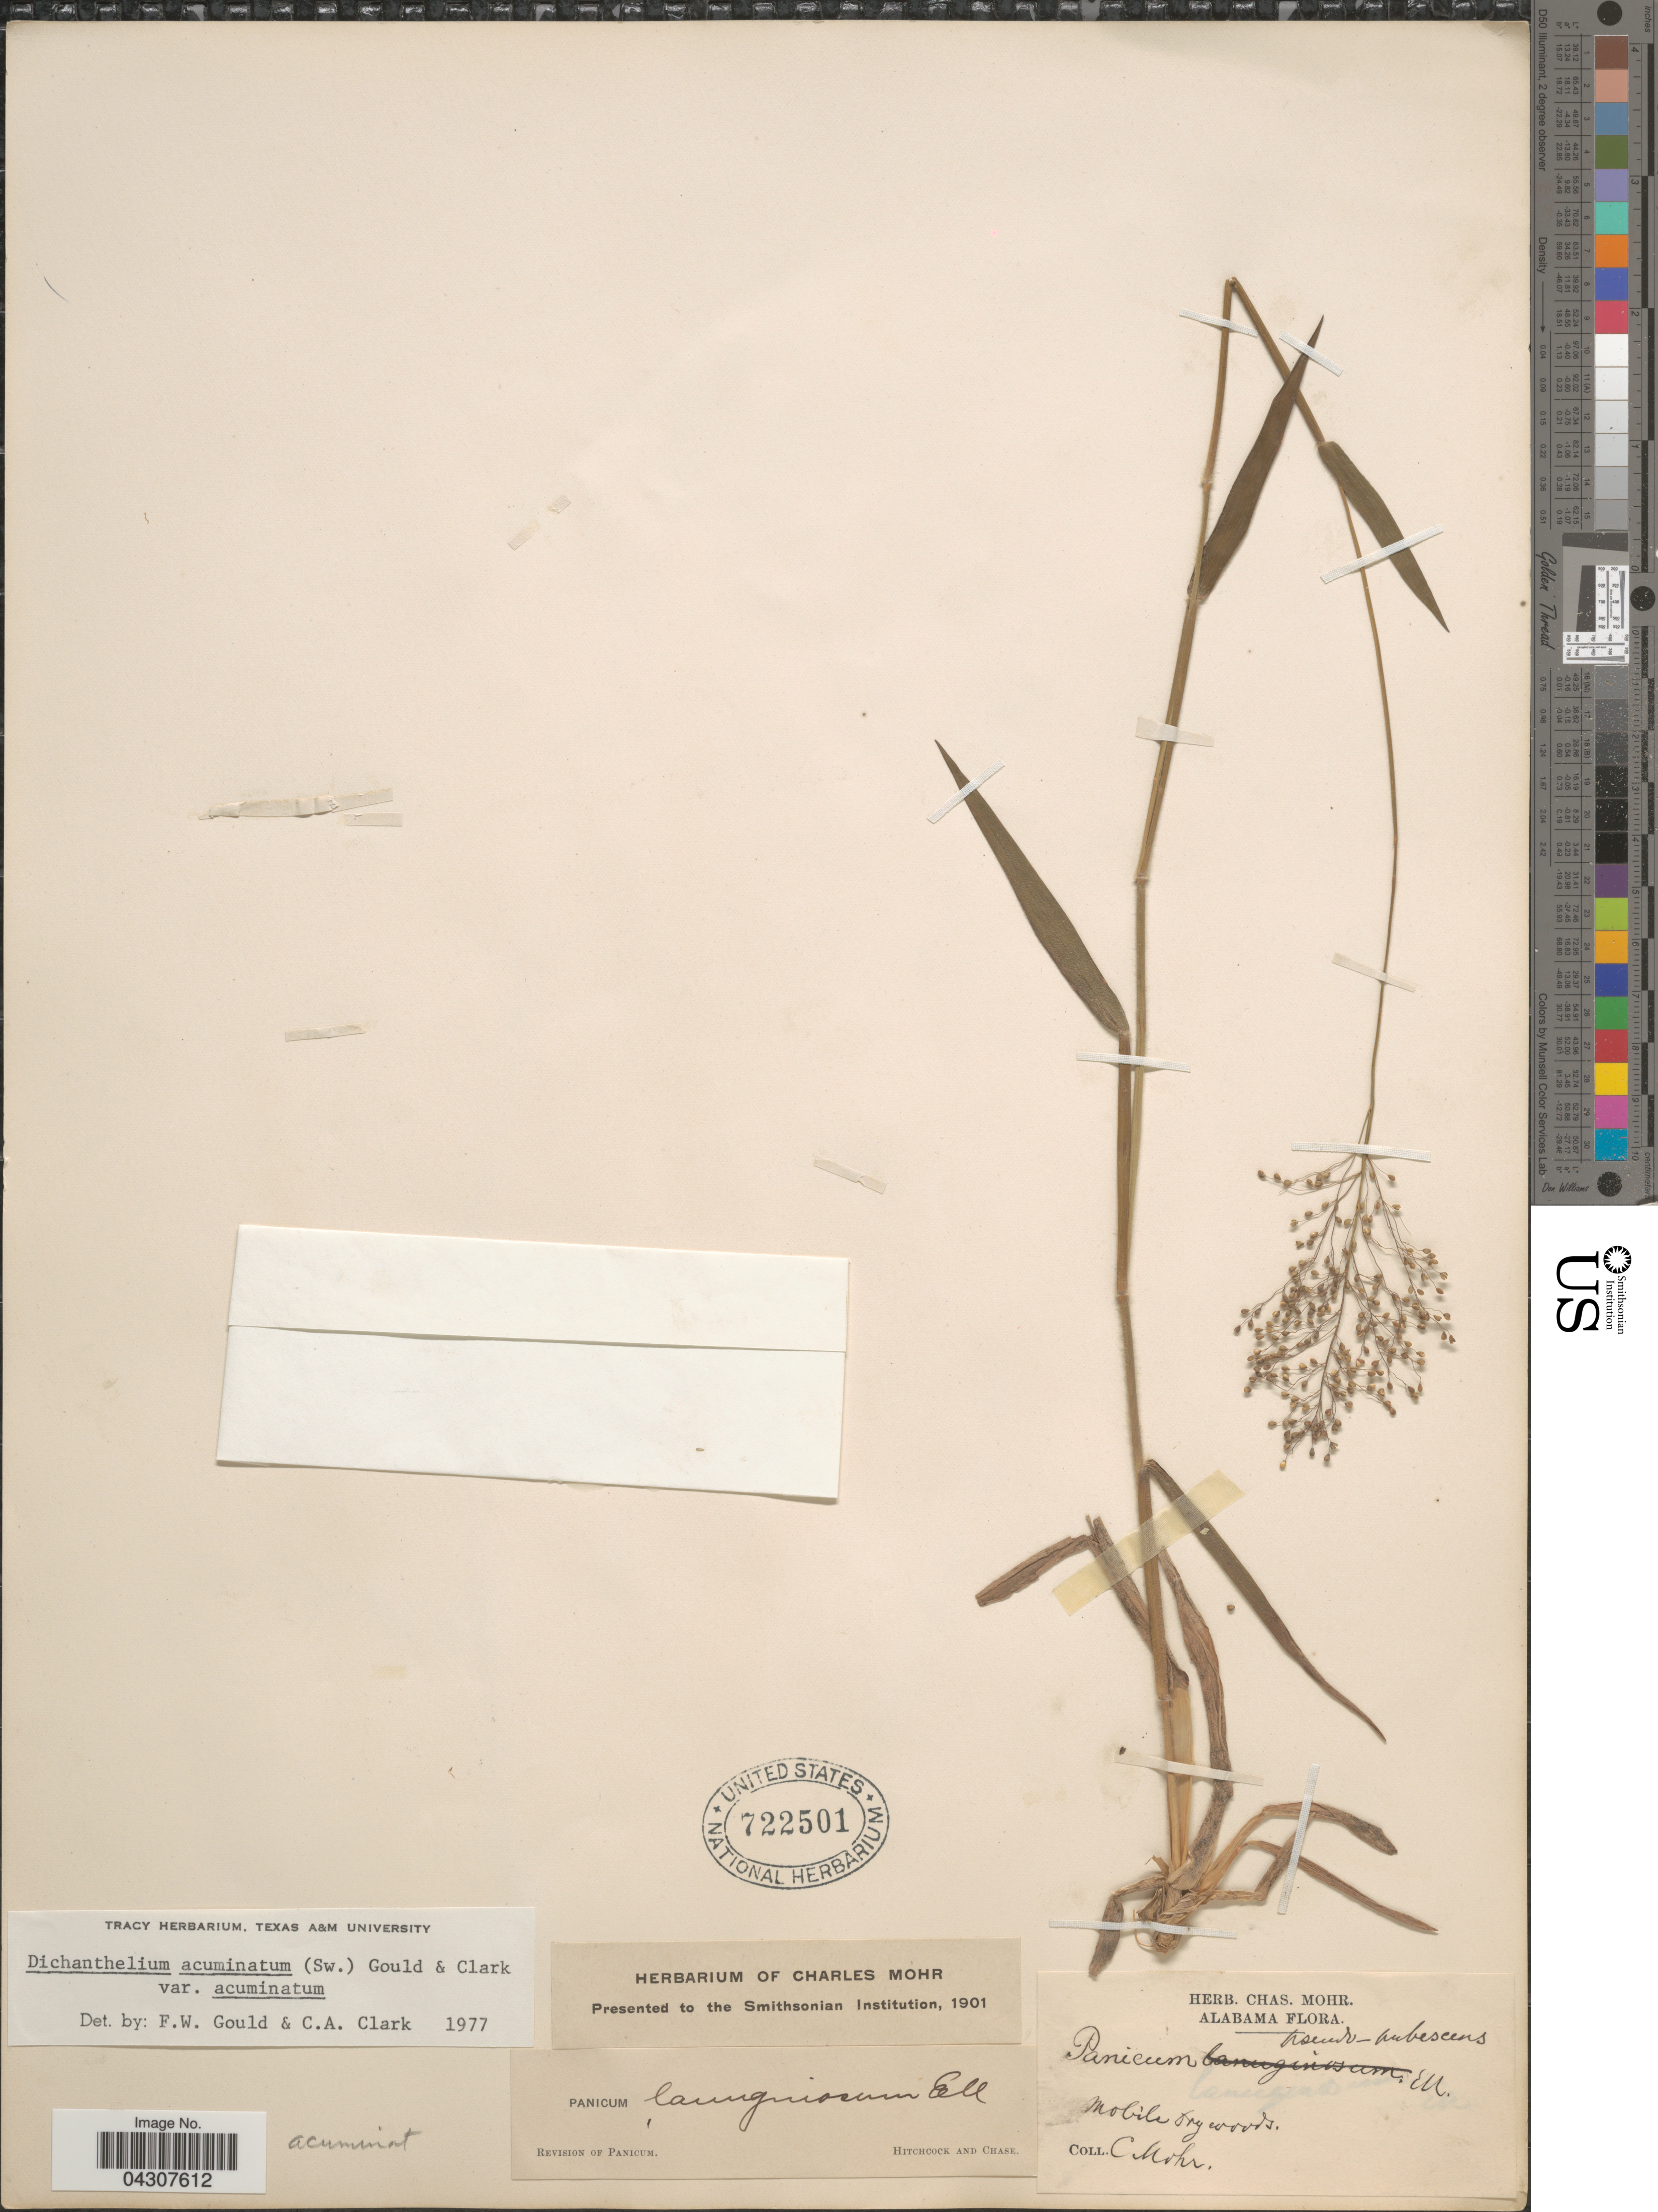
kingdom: Plantae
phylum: Tracheophyta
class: Liliopsida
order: Poales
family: Poaceae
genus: Dichanthelium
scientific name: Dichanthelium acuminatum var. acuminatum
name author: (Sw.) Gould & C.A. Clark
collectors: C. T. Mohr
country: United States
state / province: Alabama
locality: Mobile dry woods.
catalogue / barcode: US 722501